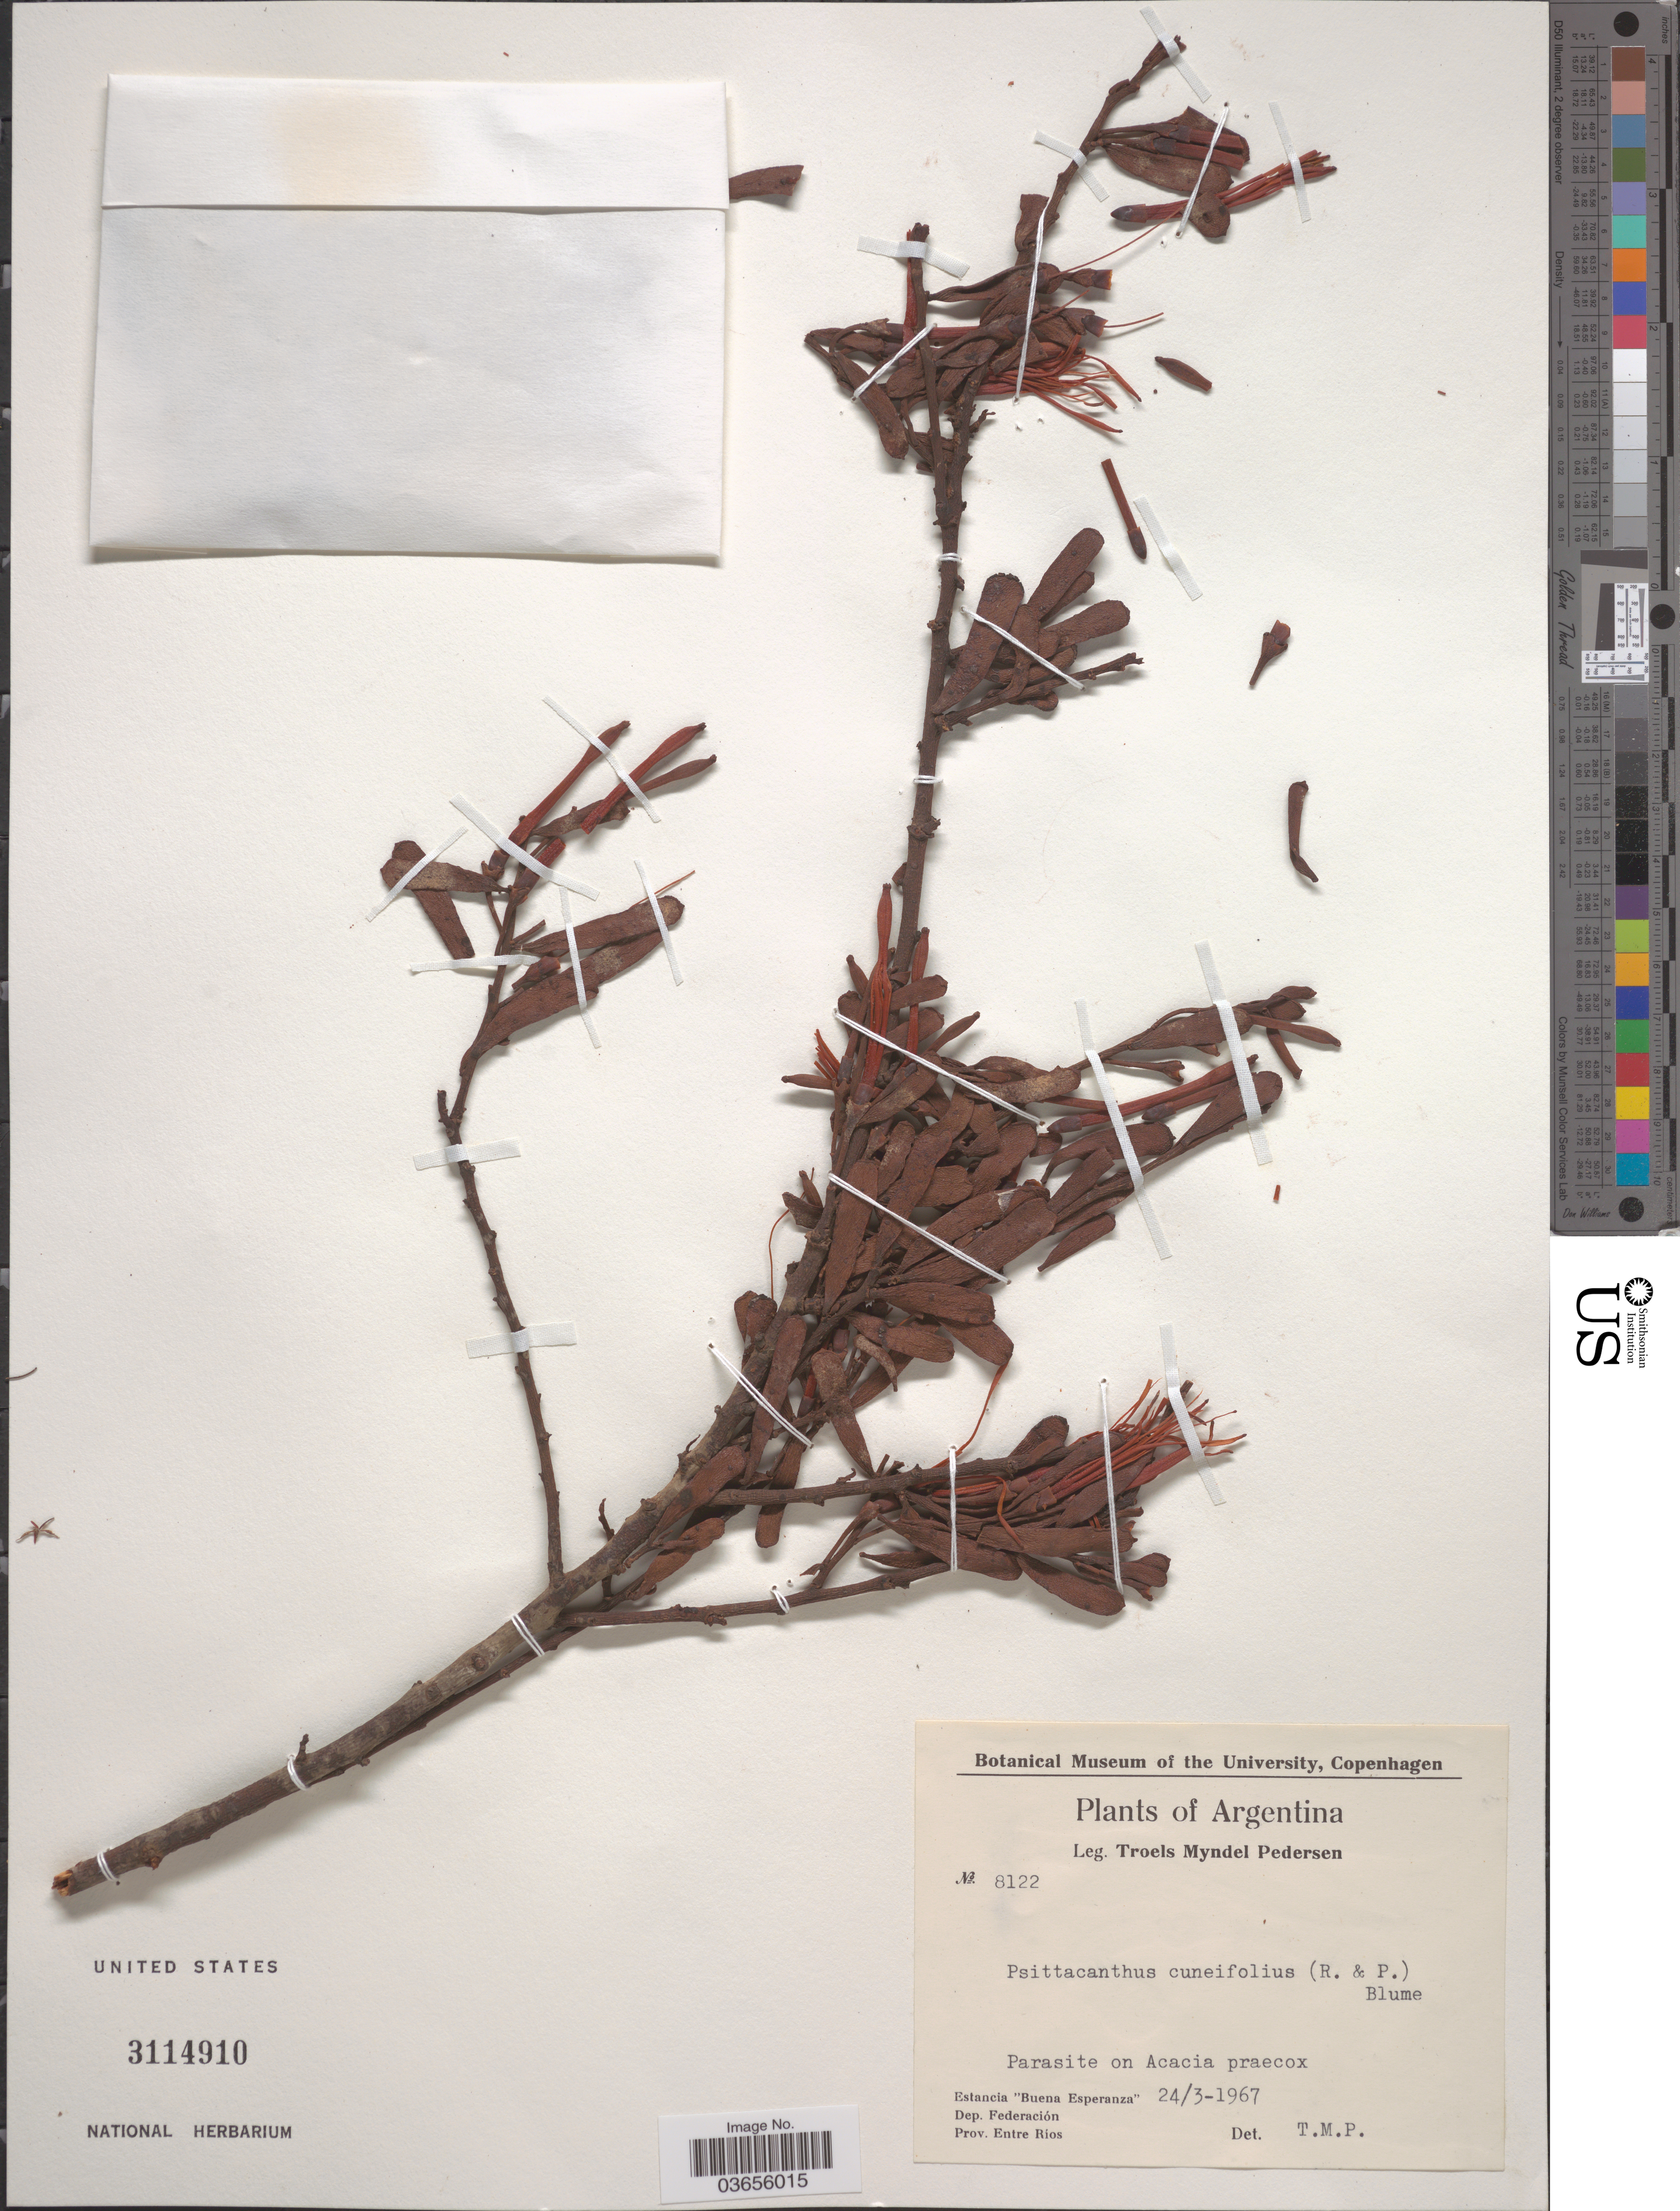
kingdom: Plantae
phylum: Tracheophyta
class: Magnoliopsida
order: Santalales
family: Loranthaceae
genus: Ligaria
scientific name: Ligaria cuneifolia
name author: (Ruiz & Pav.) Tiegh.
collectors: T. Pederson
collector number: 8122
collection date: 1967-03-24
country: Argentina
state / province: Entre Rios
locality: Estancia "Buena Esperanza". Dep. Federación.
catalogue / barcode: US 3114910